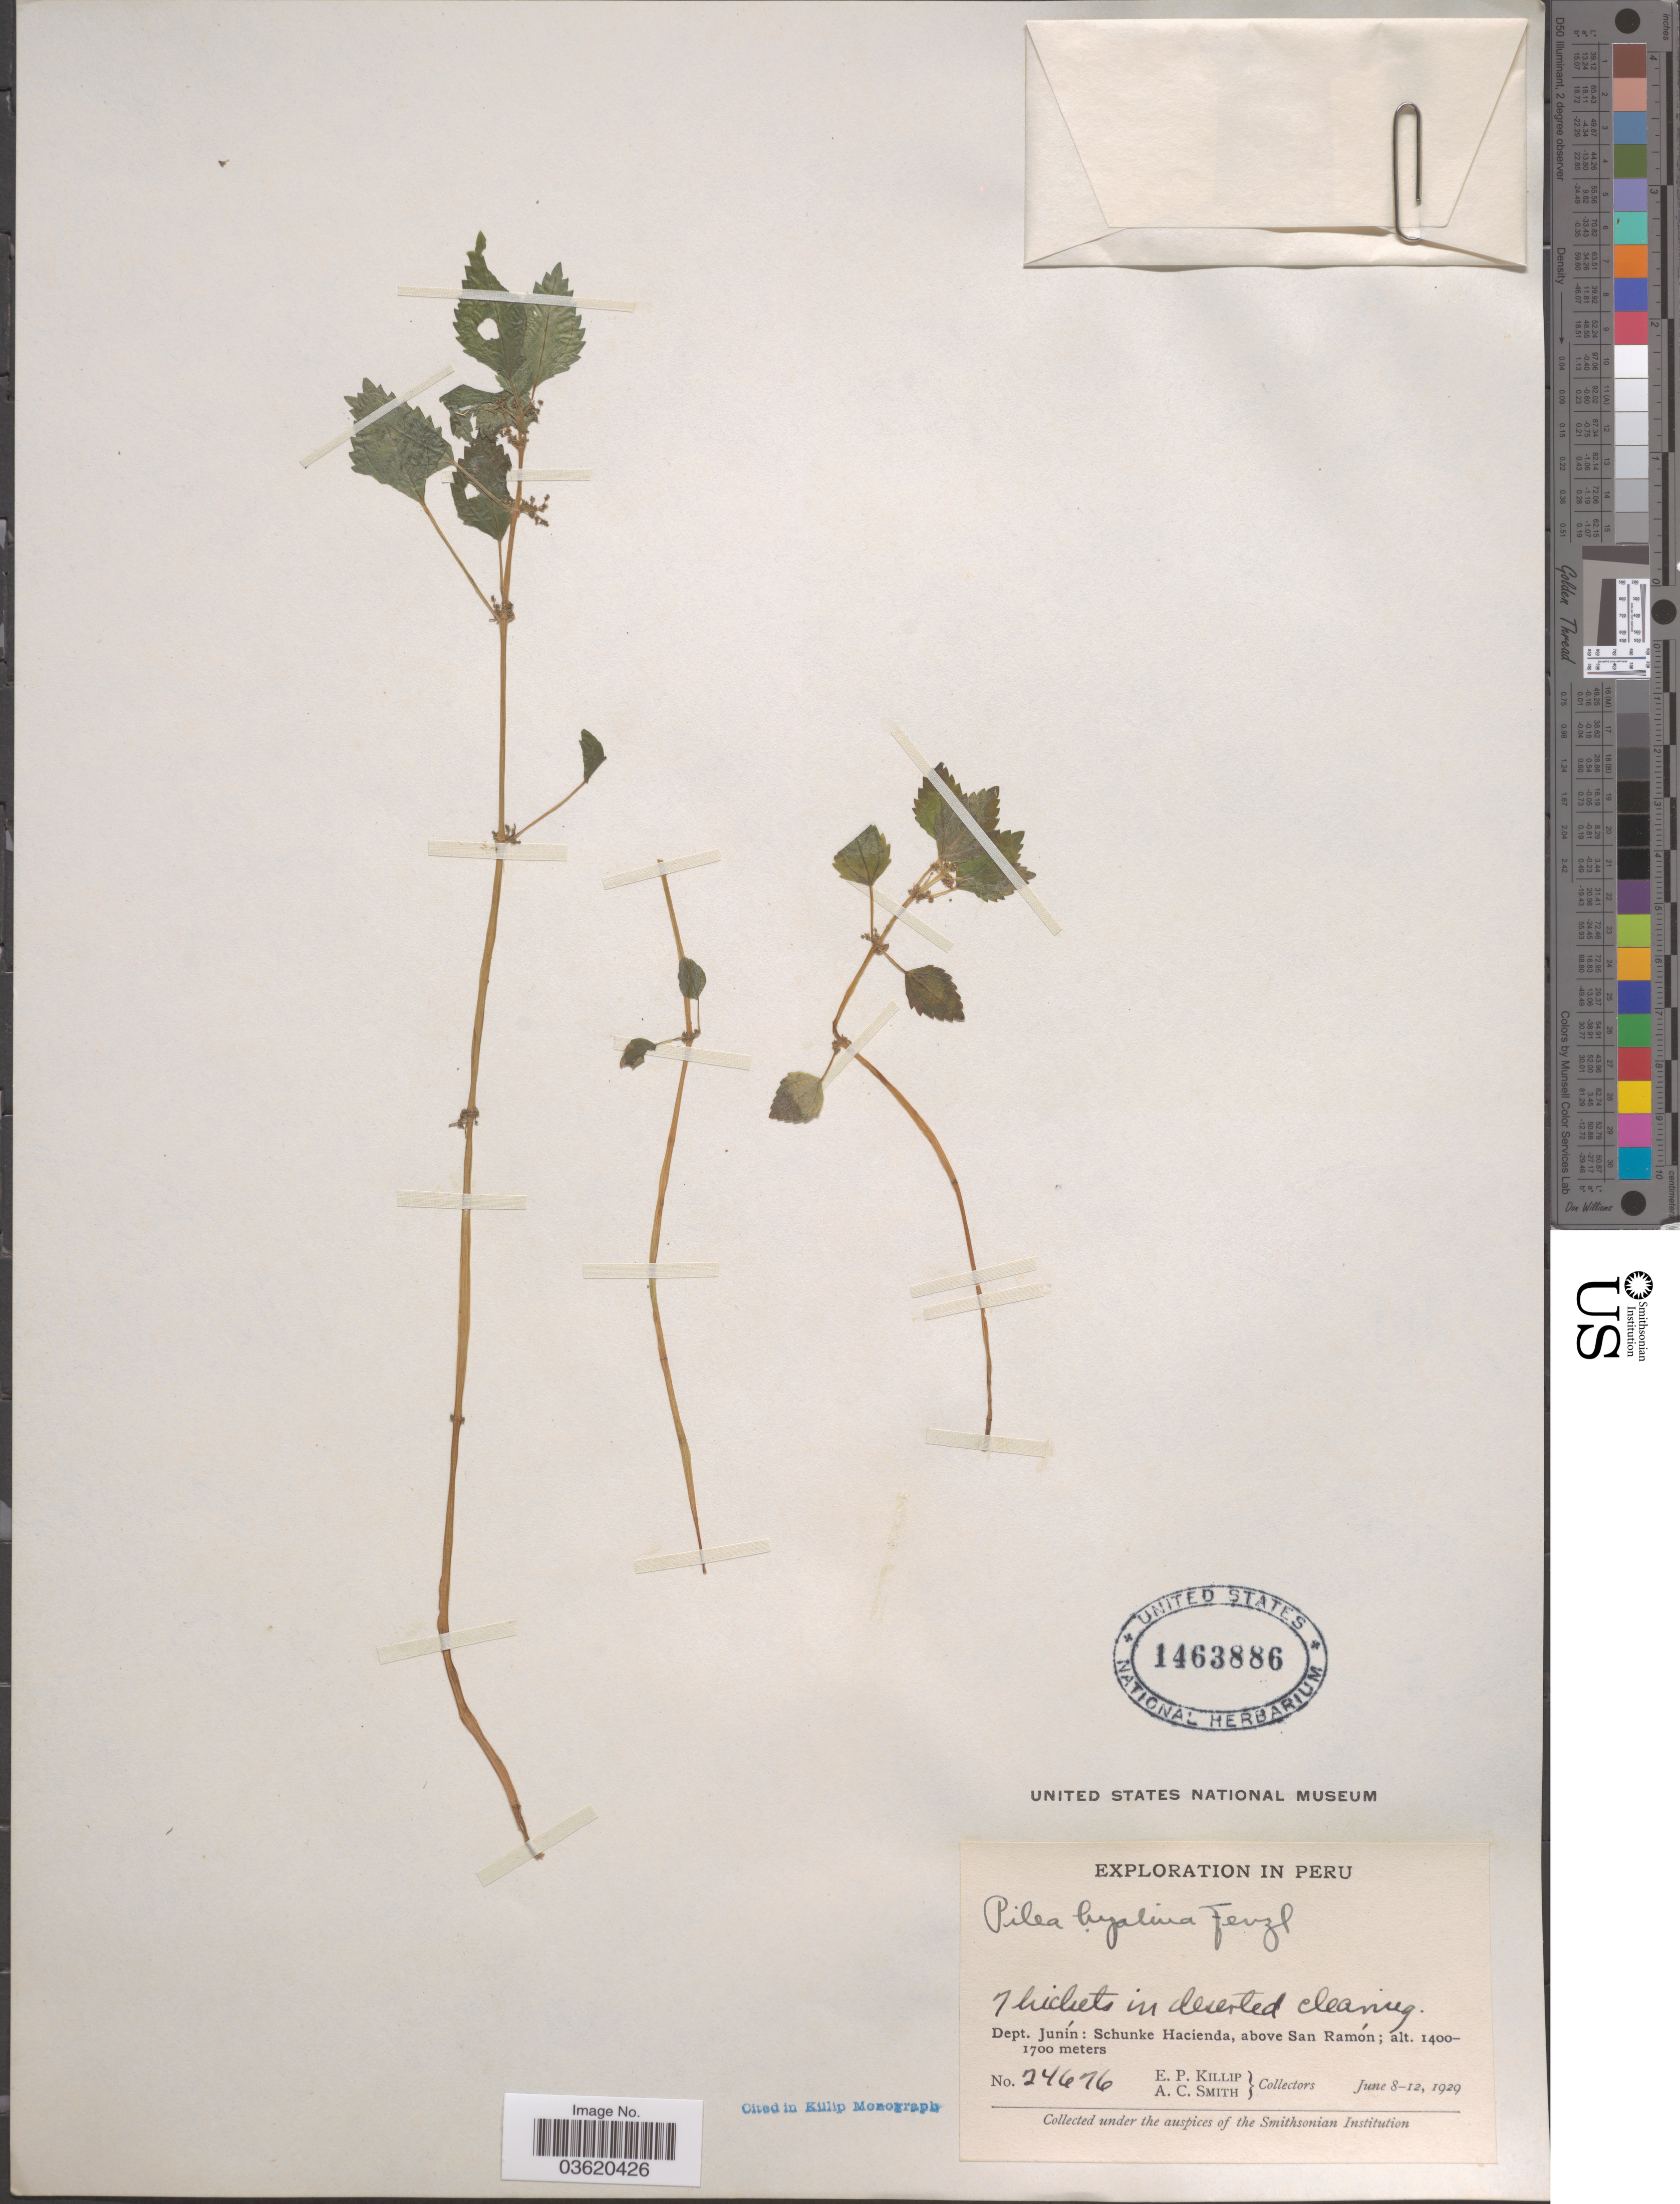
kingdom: Plantae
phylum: Tracheophyta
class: Magnoliopsida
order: Rosales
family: Urticaceae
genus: Pilea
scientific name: Pilea hyalina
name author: Fenzl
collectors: E. P. Killip & A. C. Smith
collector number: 24676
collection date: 1929-06-08/1929-06-12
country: Peru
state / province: Junín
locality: Dept. Junín: Schunke Hacienda, above San Ramón.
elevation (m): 1400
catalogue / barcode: US 1463886